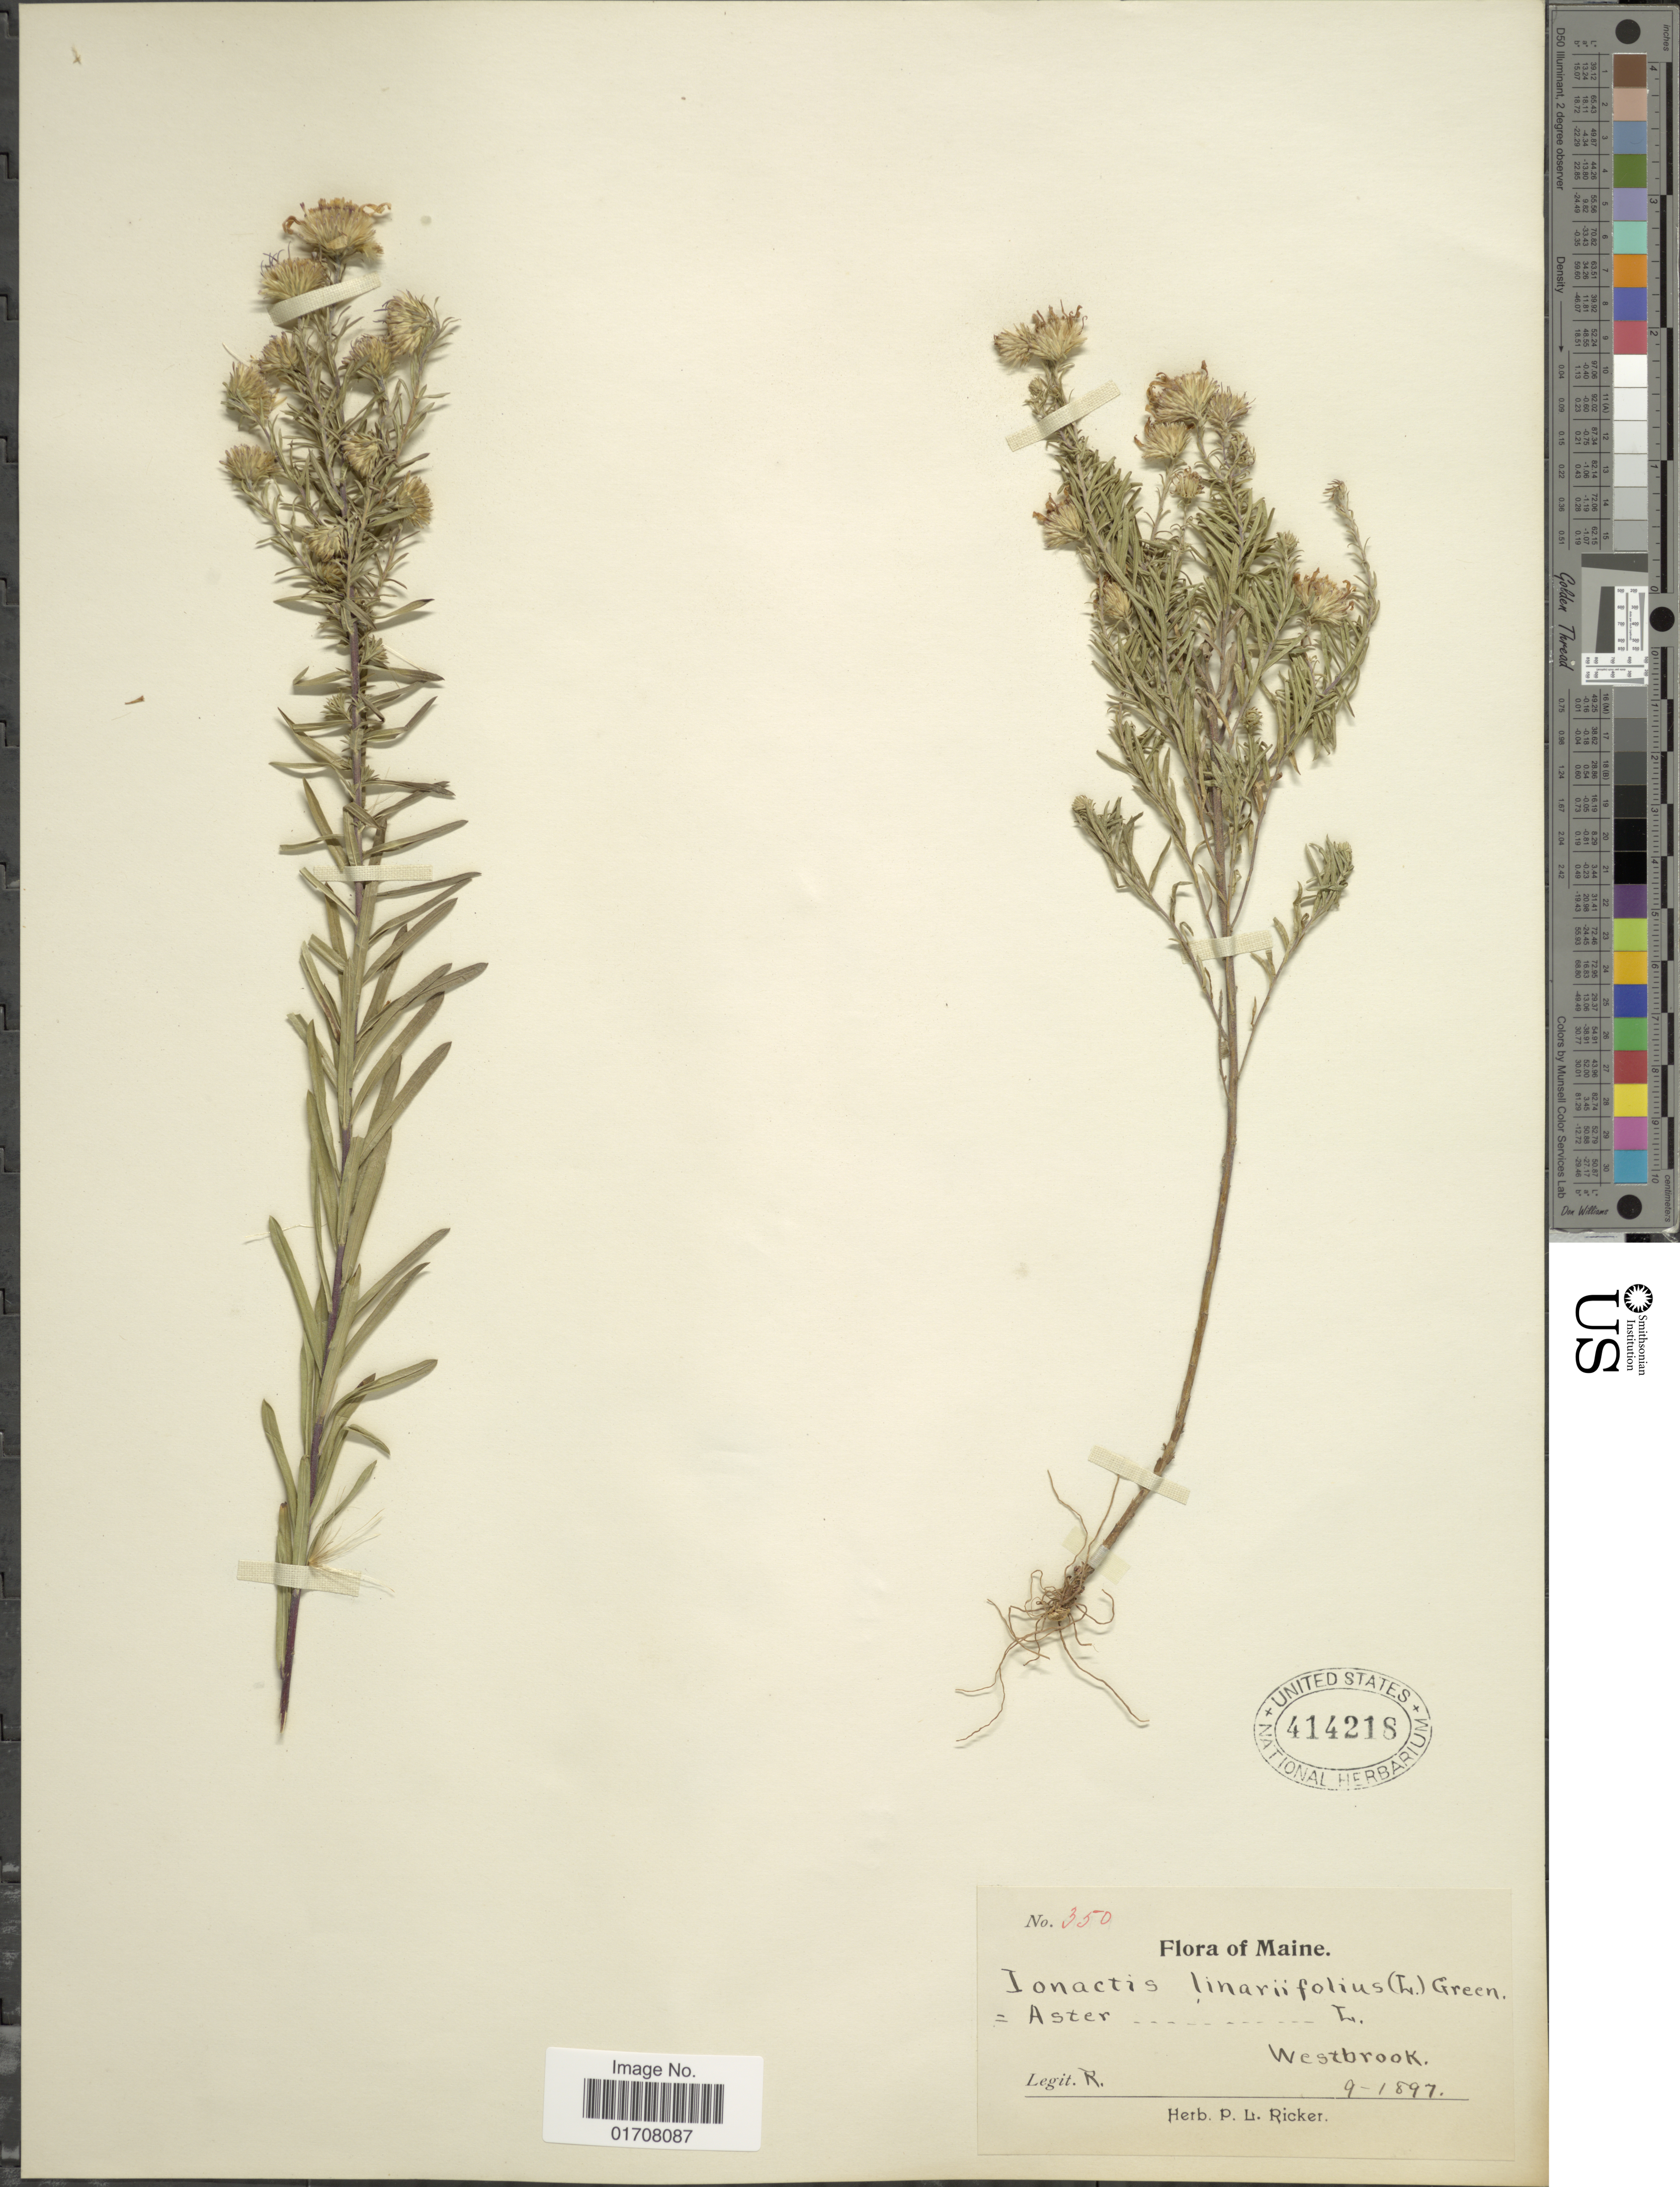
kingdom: Plantae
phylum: Tracheophyta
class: Magnoliopsida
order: Asterales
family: Asteraceae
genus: Ionactis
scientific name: Ionactis linariifolia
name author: (L.) Greene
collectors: P. Ricker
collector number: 350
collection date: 1897-09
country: United States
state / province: Maine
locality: Westbrook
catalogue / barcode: US 414218